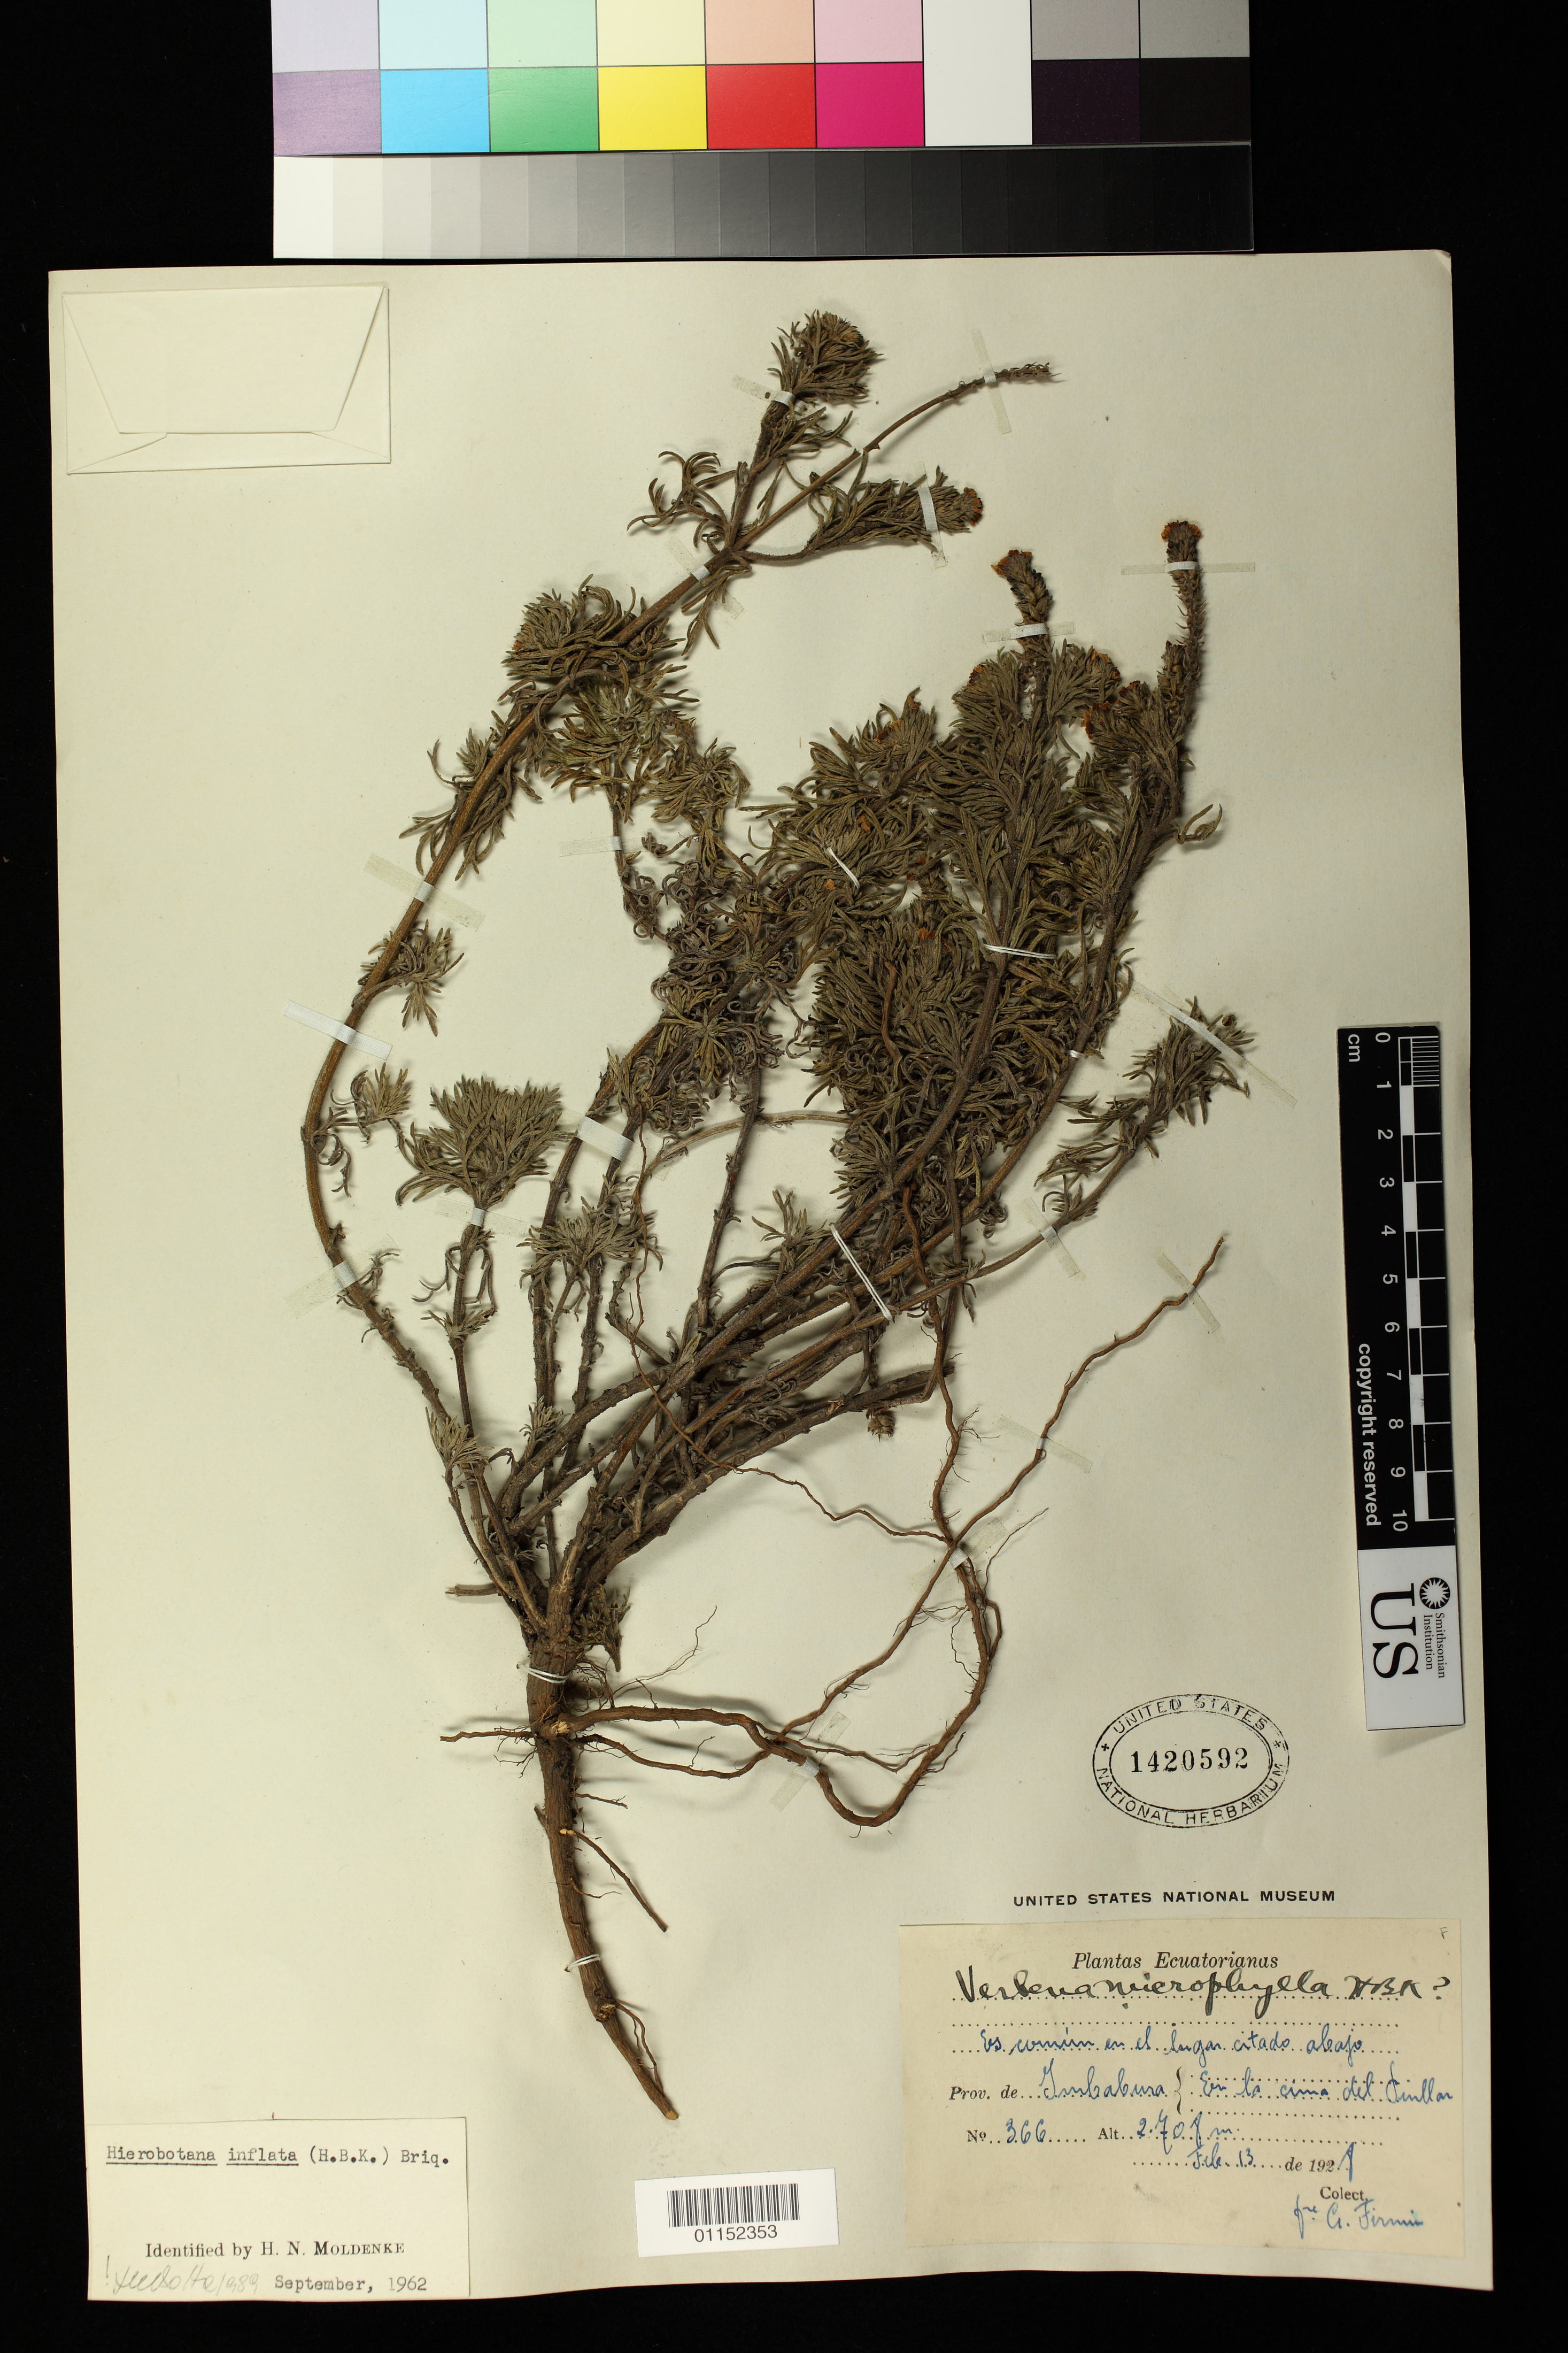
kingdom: Plantae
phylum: Tracheophyta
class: Magnoliopsida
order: Lamiales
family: Verbenaceae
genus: Hierobotana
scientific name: Hierobotana inflata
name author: (Kunth) Briq.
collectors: C. Firmin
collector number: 366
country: Ecuador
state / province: Tungurahua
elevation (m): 2708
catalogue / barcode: US 1420592